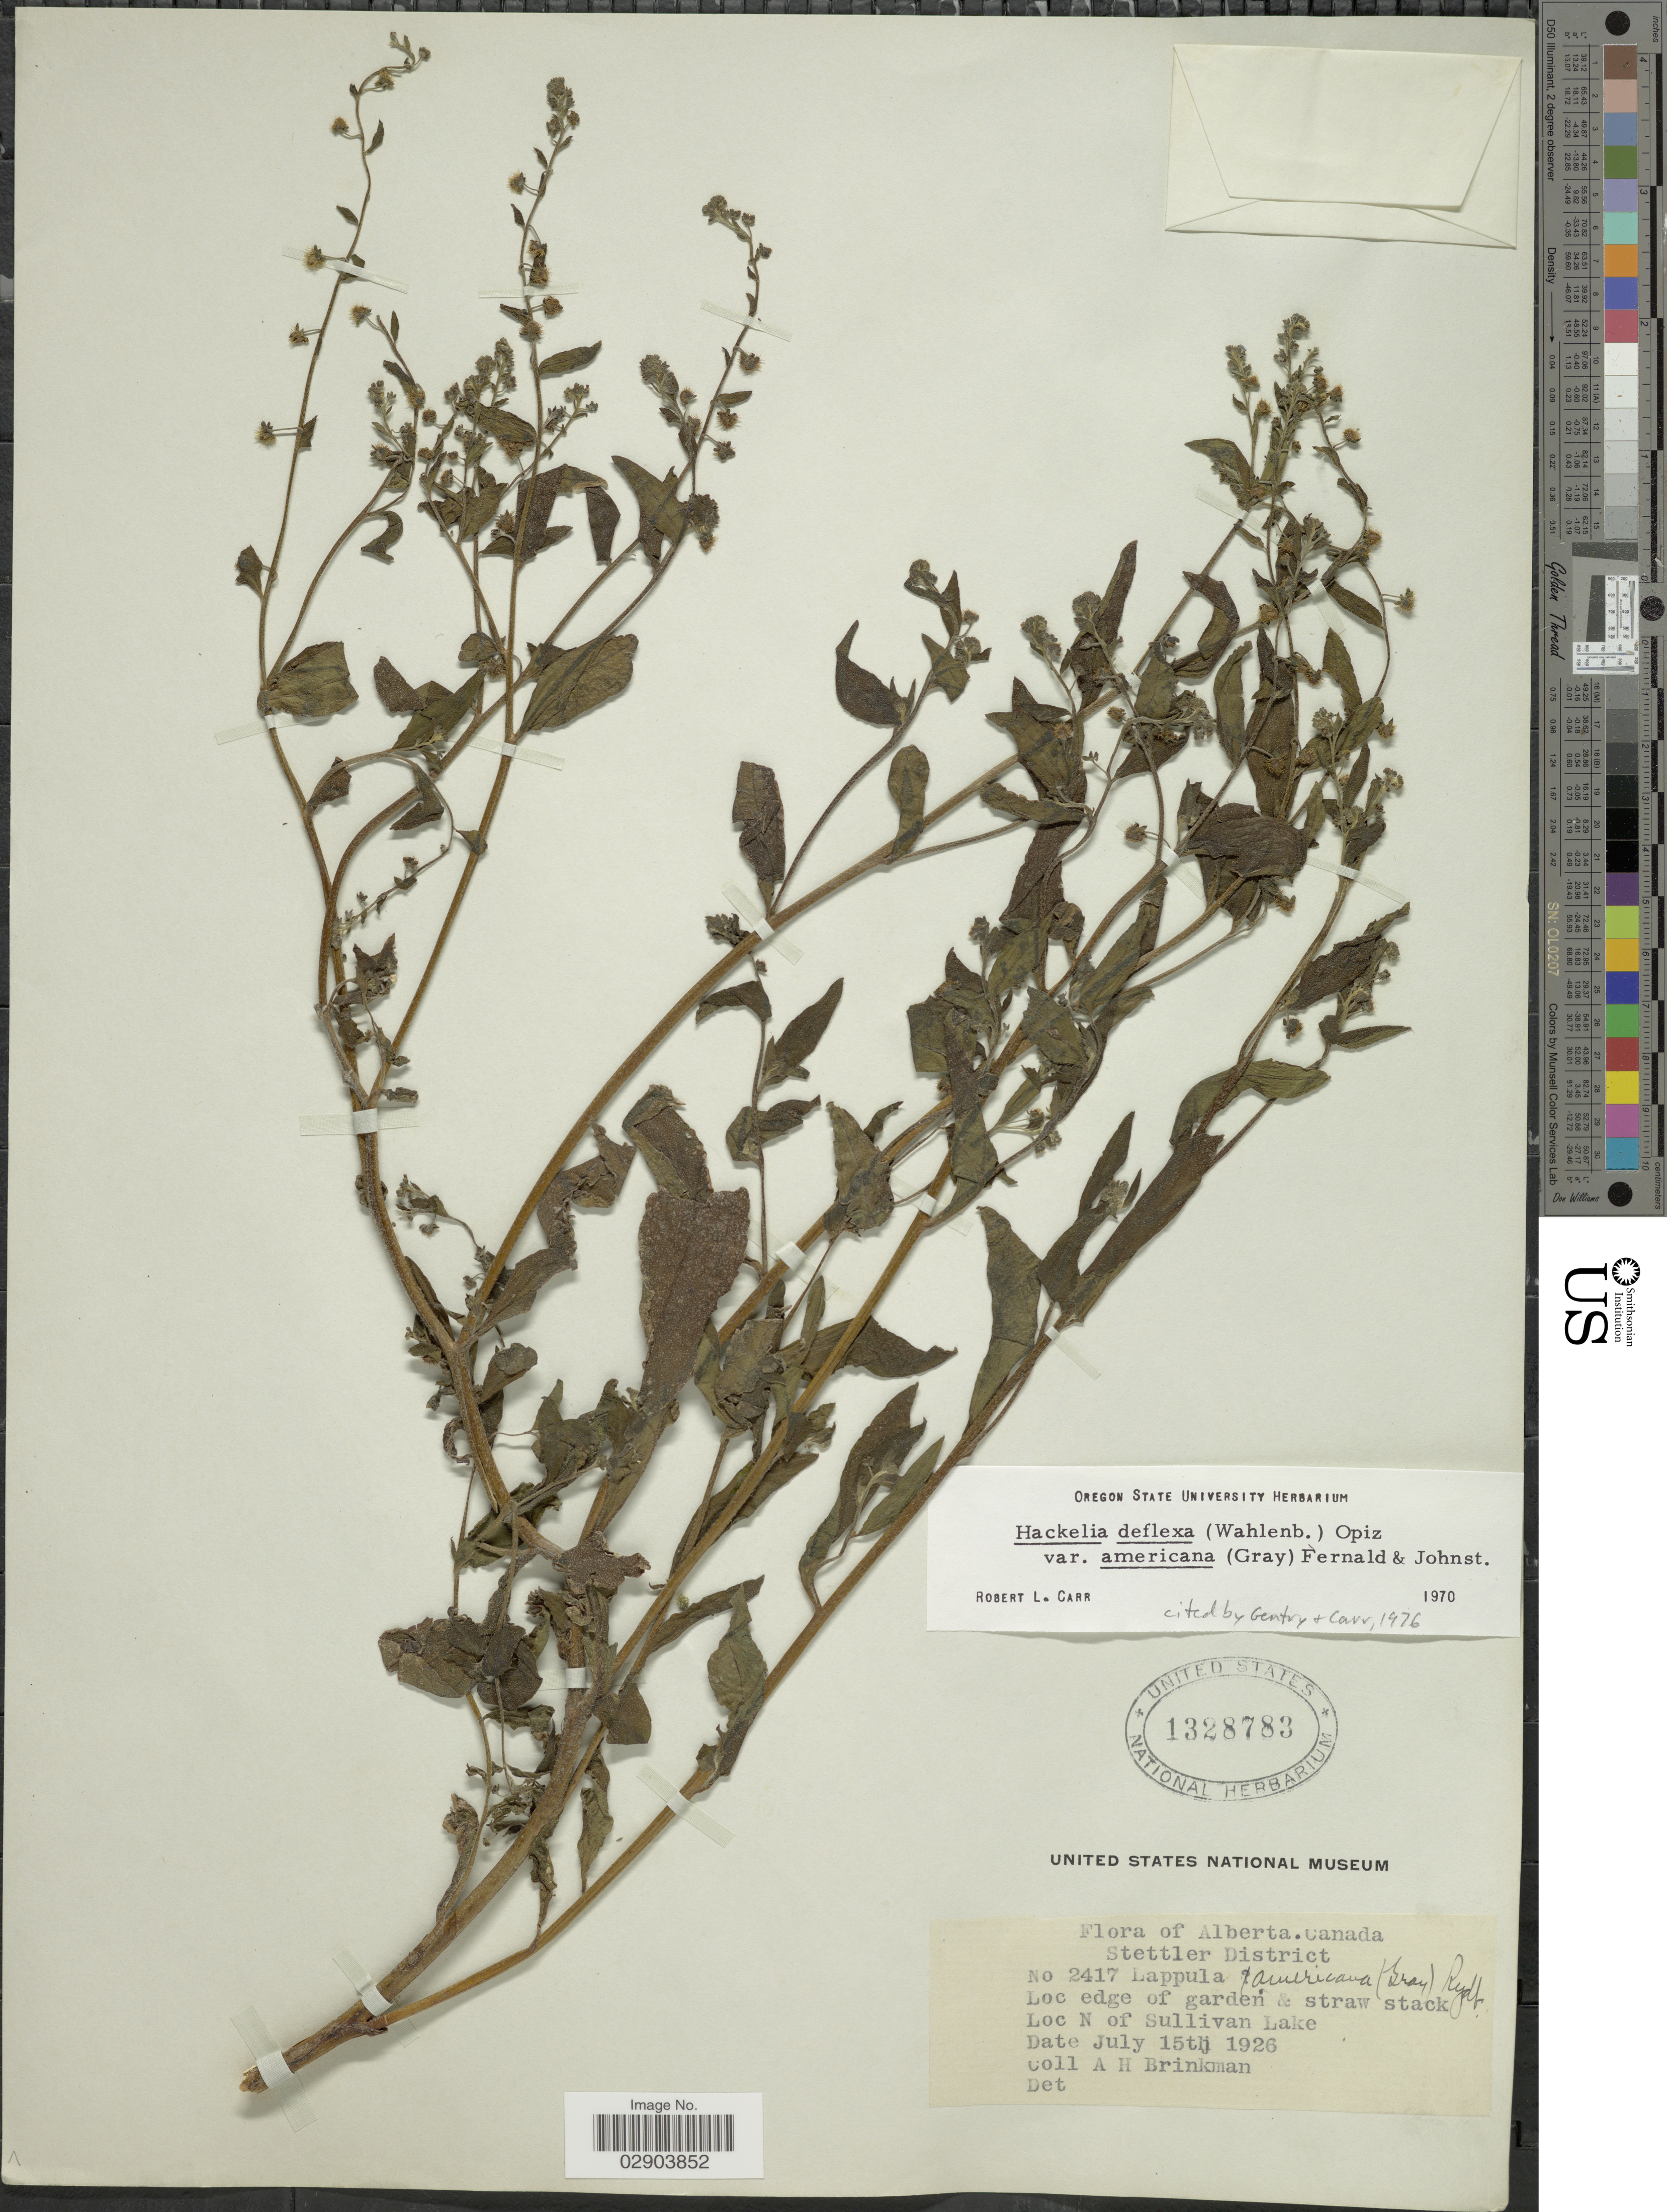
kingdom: Plantae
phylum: Tracheophyta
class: Magnoliopsida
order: Boraginales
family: Boraginaceae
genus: Hackelia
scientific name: Hackelia deflexa var. americana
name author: (A. Gray) Fernald & I.M. Johnst.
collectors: A. Brinkman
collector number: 2417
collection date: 1926-07-15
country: Canada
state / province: Alberta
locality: Stettler District, Edge of garden & straw stack, N of Sullivan Lake.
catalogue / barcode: US 1328783